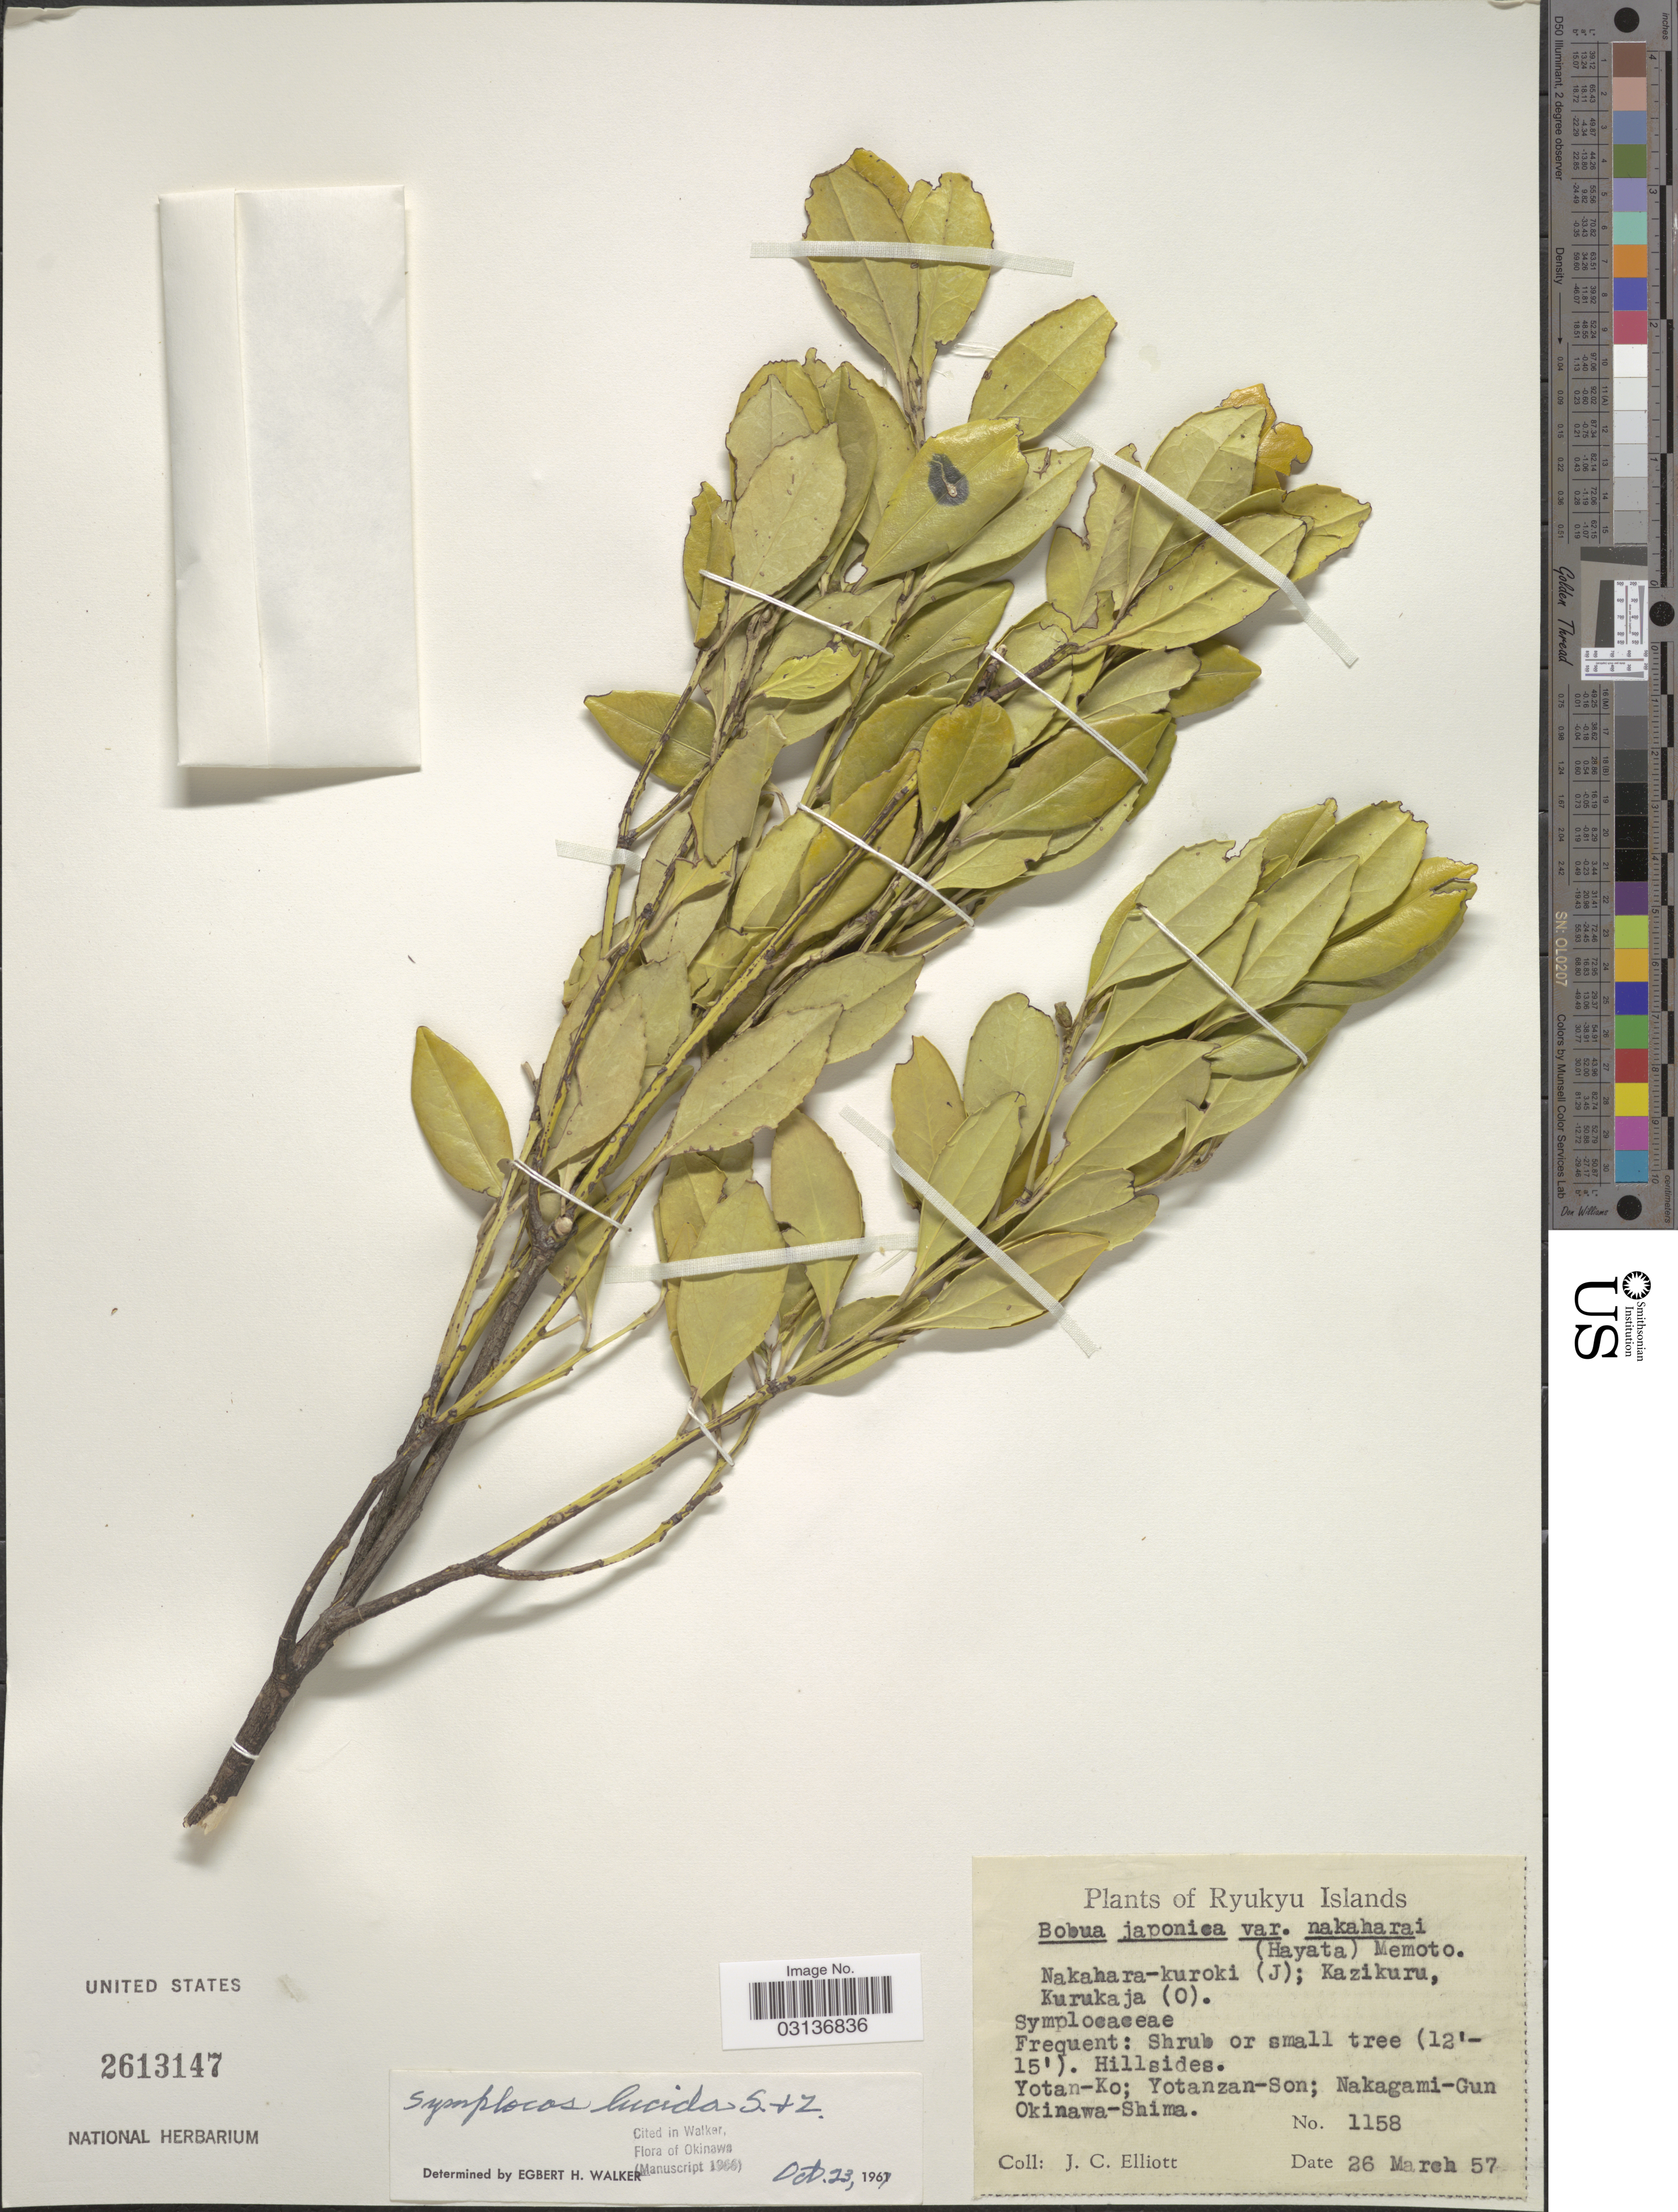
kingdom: Plantae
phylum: Tracheophyta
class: Magnoliopsida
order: Ericales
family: Symplocaceae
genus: Symplocos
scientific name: Symplocos lucida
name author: (Thurb.) Siebold & Zucc.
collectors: J. C. Elliott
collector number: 1158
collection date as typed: Transcribed d/m/y: 26/3/57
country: Japan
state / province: Okinawa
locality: Ryukyu Islands. Hillsides. Yotan-Ko; Yotanzan-Son; Nakagami-Gun Okinawa-Shima.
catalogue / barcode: US 2613147